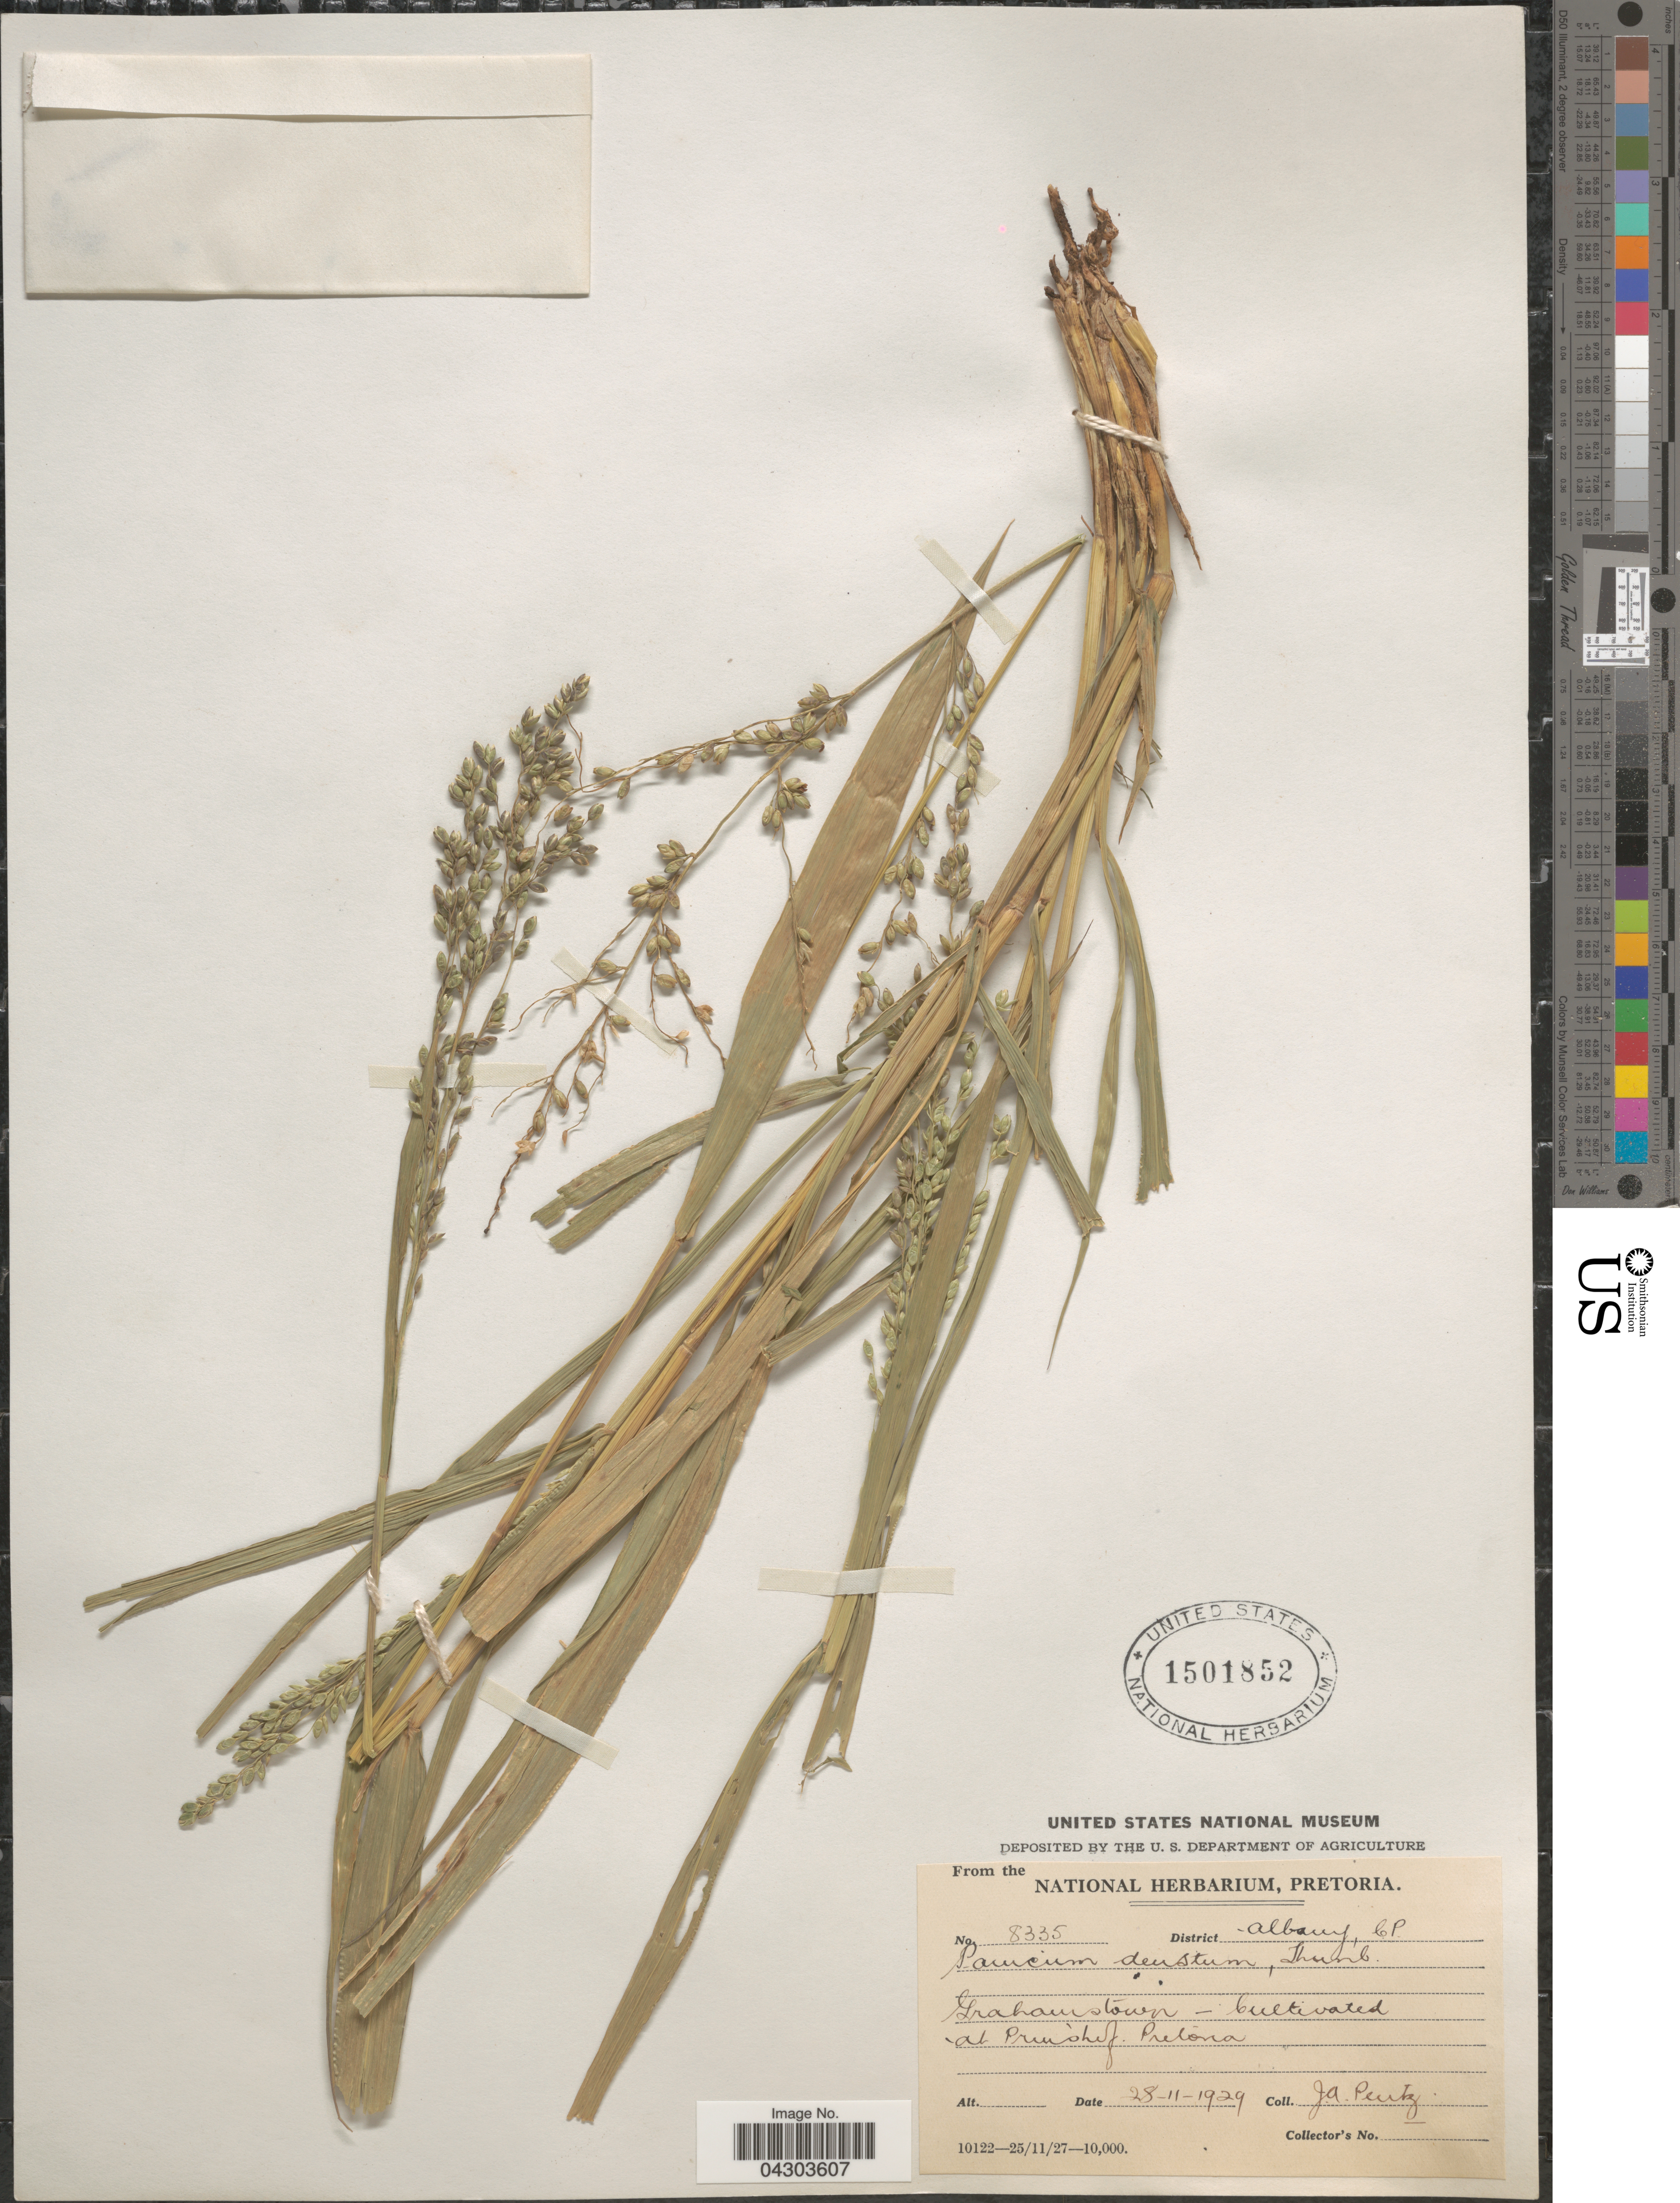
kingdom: Plantae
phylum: Tracheophyta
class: Liliopsida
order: Poales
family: Poaceae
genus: Panicum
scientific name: Panicum deustum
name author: Thunb.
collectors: J. Pentz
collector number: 8335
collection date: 1929-11-28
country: South Africa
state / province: Western Cape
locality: District Albany. Grahamstown-Cultivated at Prinshof Pretoria.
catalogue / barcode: US 1501852